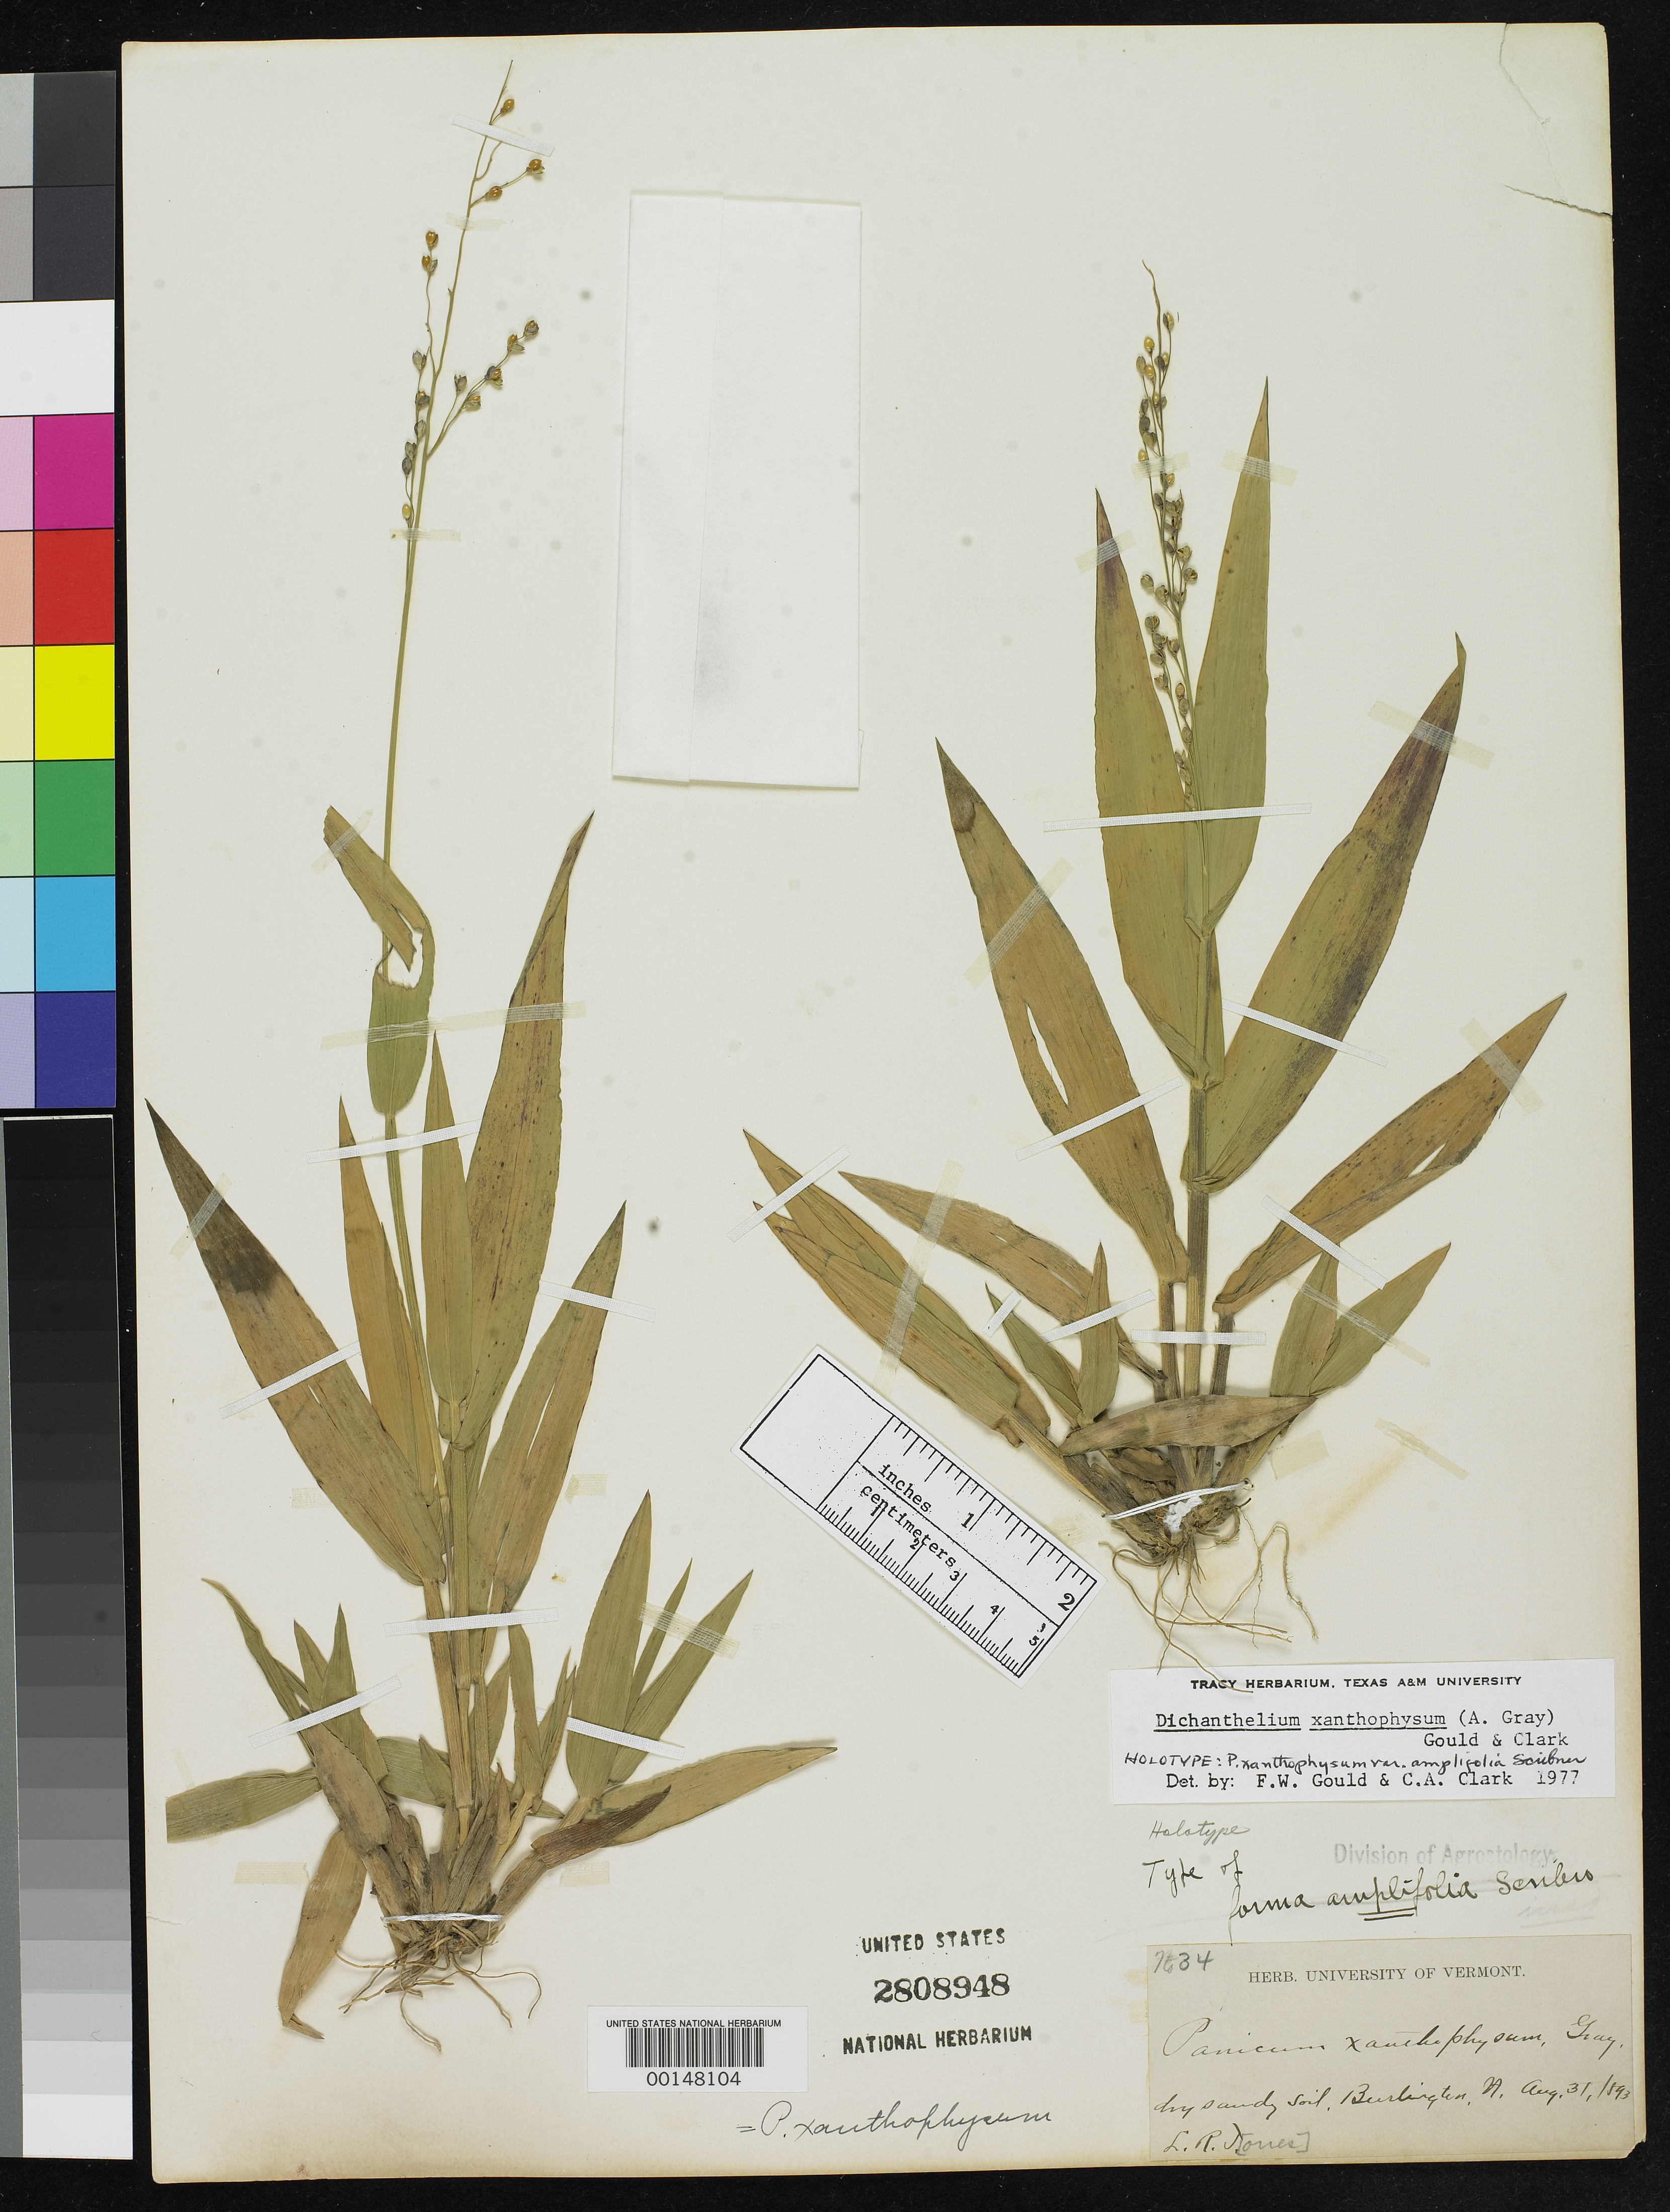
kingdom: Plantae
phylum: Tracheophyta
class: Liliopsida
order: Poales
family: Poaceae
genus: Panicum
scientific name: Panicum xanthophysum f. amplifolium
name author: Scribn. in Brainerd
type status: Holotype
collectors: L. R. Jones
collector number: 34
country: United States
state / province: Vermont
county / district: Chittenden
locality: Burlington.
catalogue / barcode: US 2808948